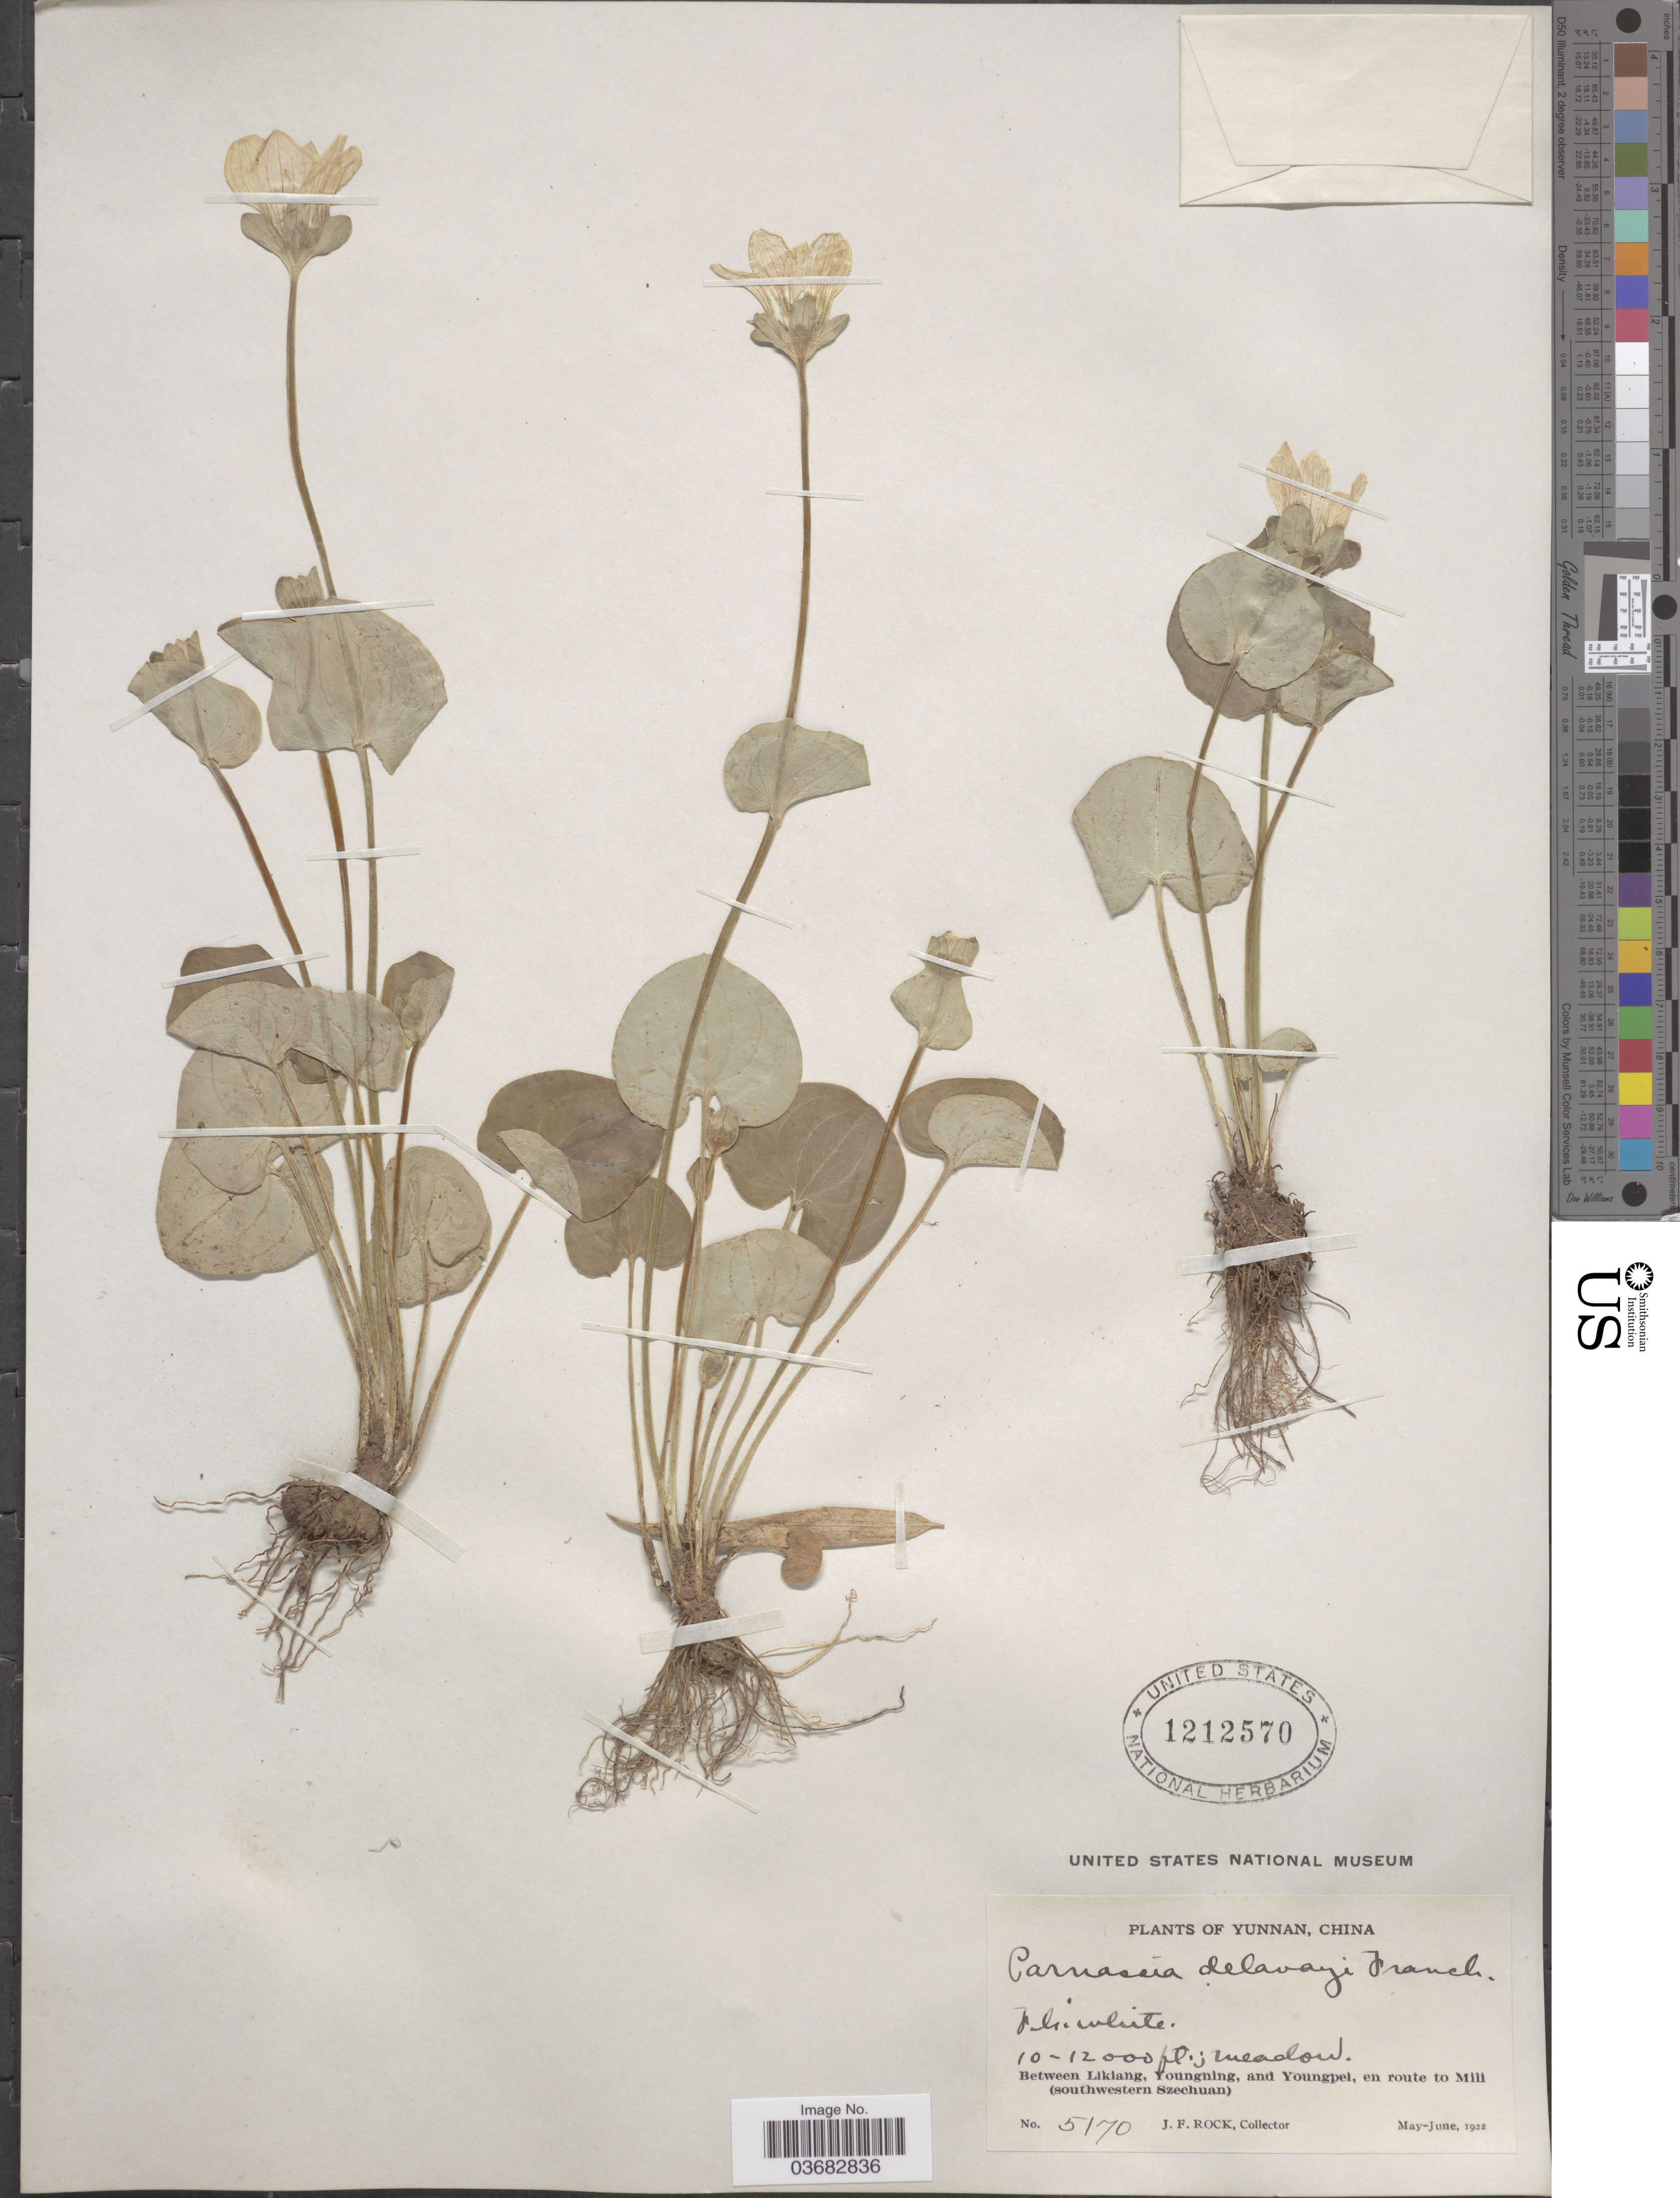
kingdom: Plantae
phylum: Tracheophyta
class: Magnoliopsida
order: Celastrales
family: Parnassiaceae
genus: Parnassia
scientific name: Parnassia delavayi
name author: Franch.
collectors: J. Rock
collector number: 5170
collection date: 1922-05/1922-06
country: China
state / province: Yunnan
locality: Between Likiang, Youngning, and Youngpei, en route to Mili (southwestern Szechuan).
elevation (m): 3048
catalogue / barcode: US 1212570